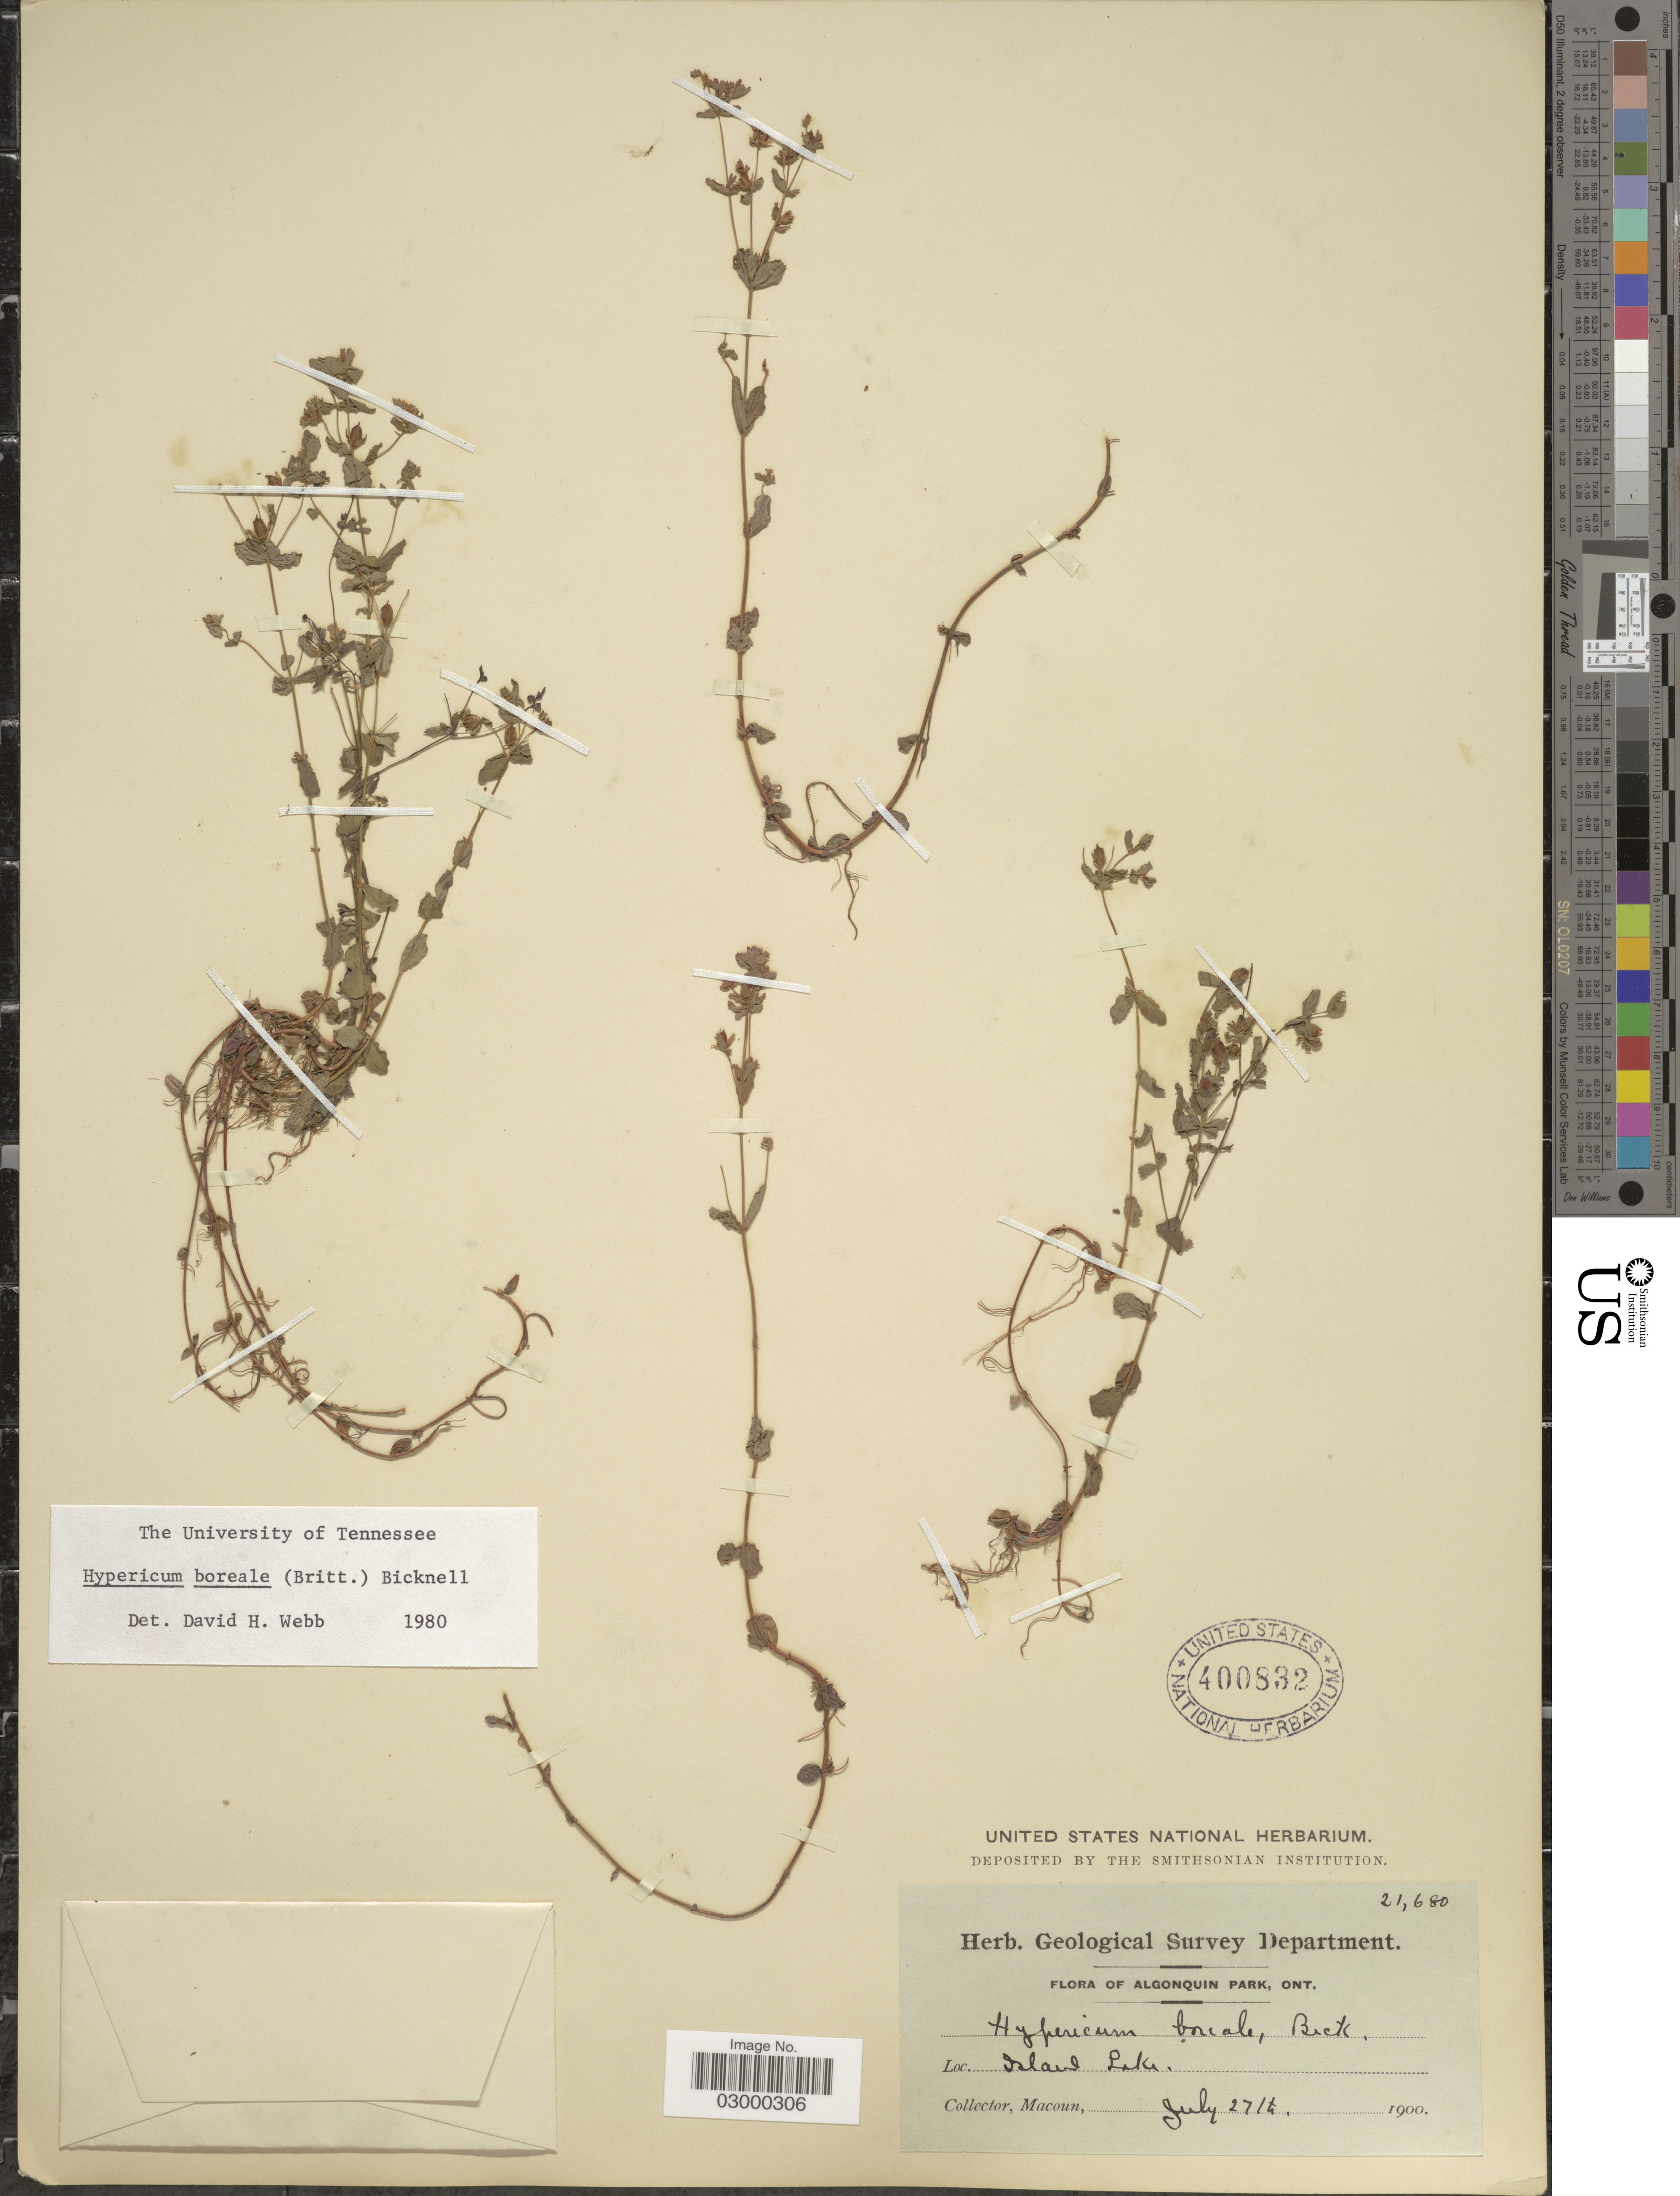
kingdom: Plantae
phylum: Tracheophyta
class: Magnoliopsida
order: Malpighiales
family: Hypericaceae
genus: Hypericum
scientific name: Hypericum boreale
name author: (Britton) E.P. Bicknell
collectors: -- Macoun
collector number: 21680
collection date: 1900-07-27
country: Canada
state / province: Ontario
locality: Algonquin Park, Island Lake.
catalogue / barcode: US 400832